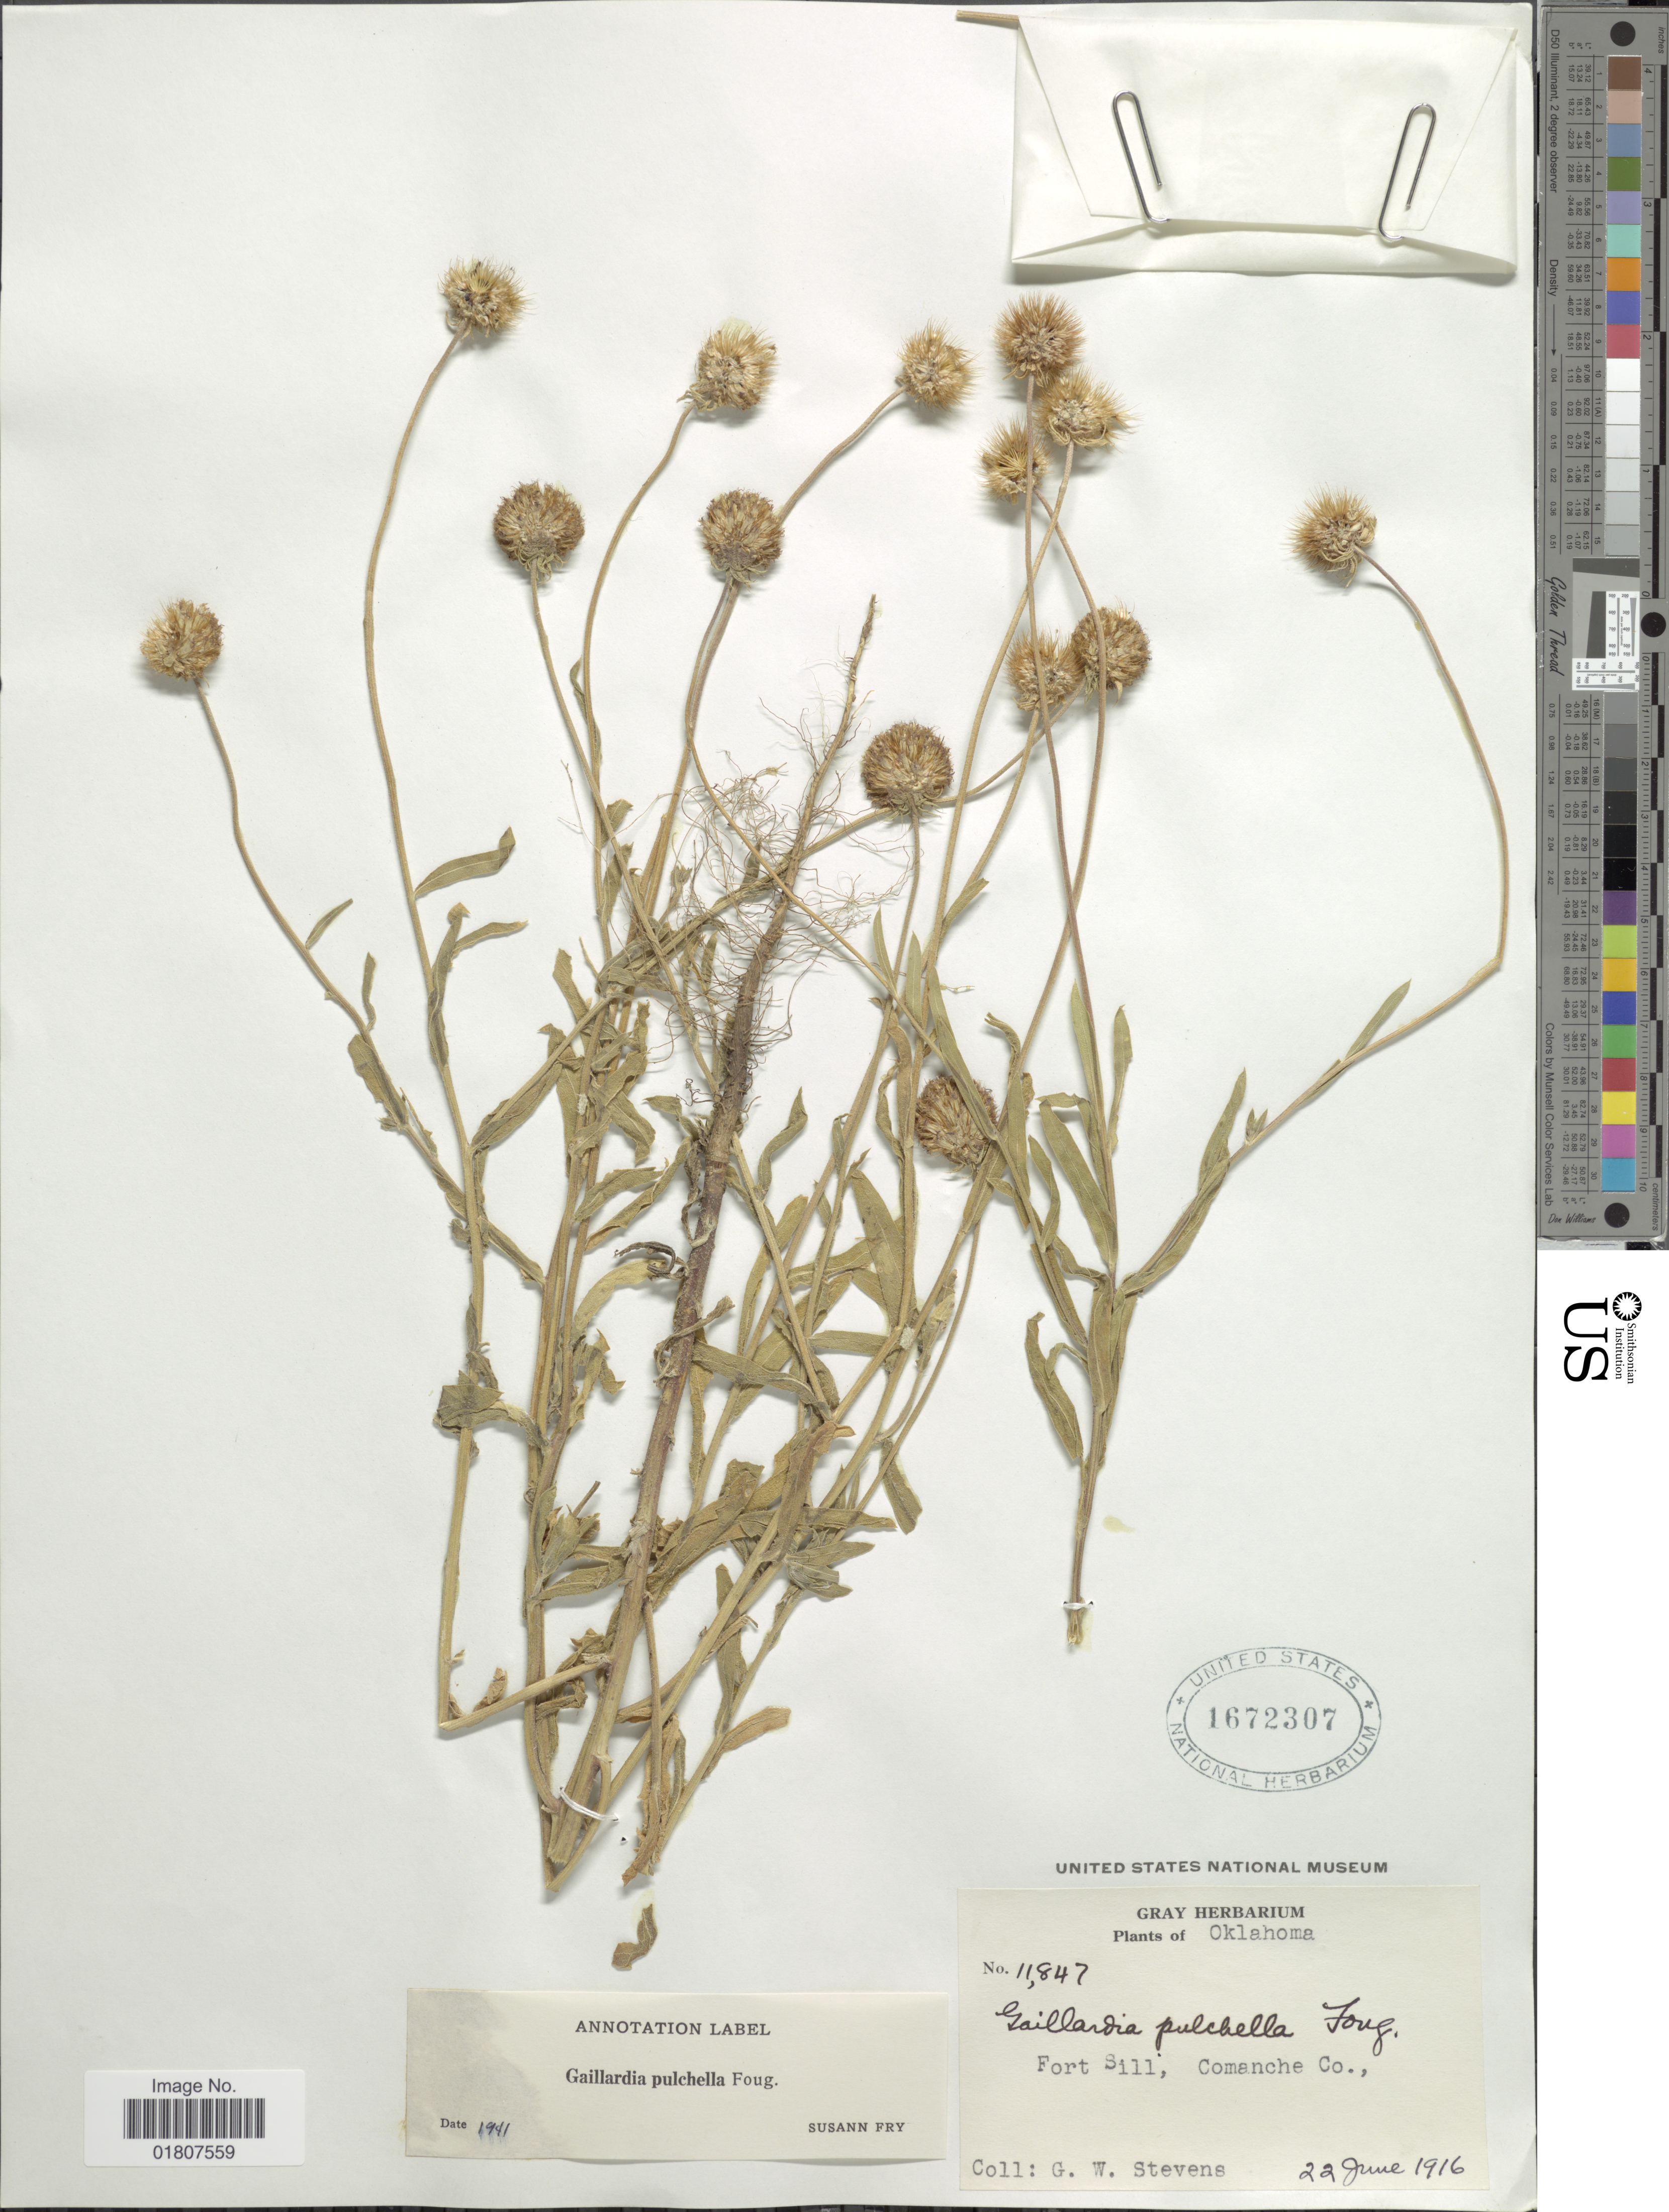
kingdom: Plantae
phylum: Tracheophyta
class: Magnoliopsida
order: Asterales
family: Asteraceae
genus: Gaillardia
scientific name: Gaillardia pulchella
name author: Foug.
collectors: G. W. Stevens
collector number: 11847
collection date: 1916-06-22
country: United States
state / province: Oklahoma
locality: Fort Sill, Comanche Co.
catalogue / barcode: US 1672307